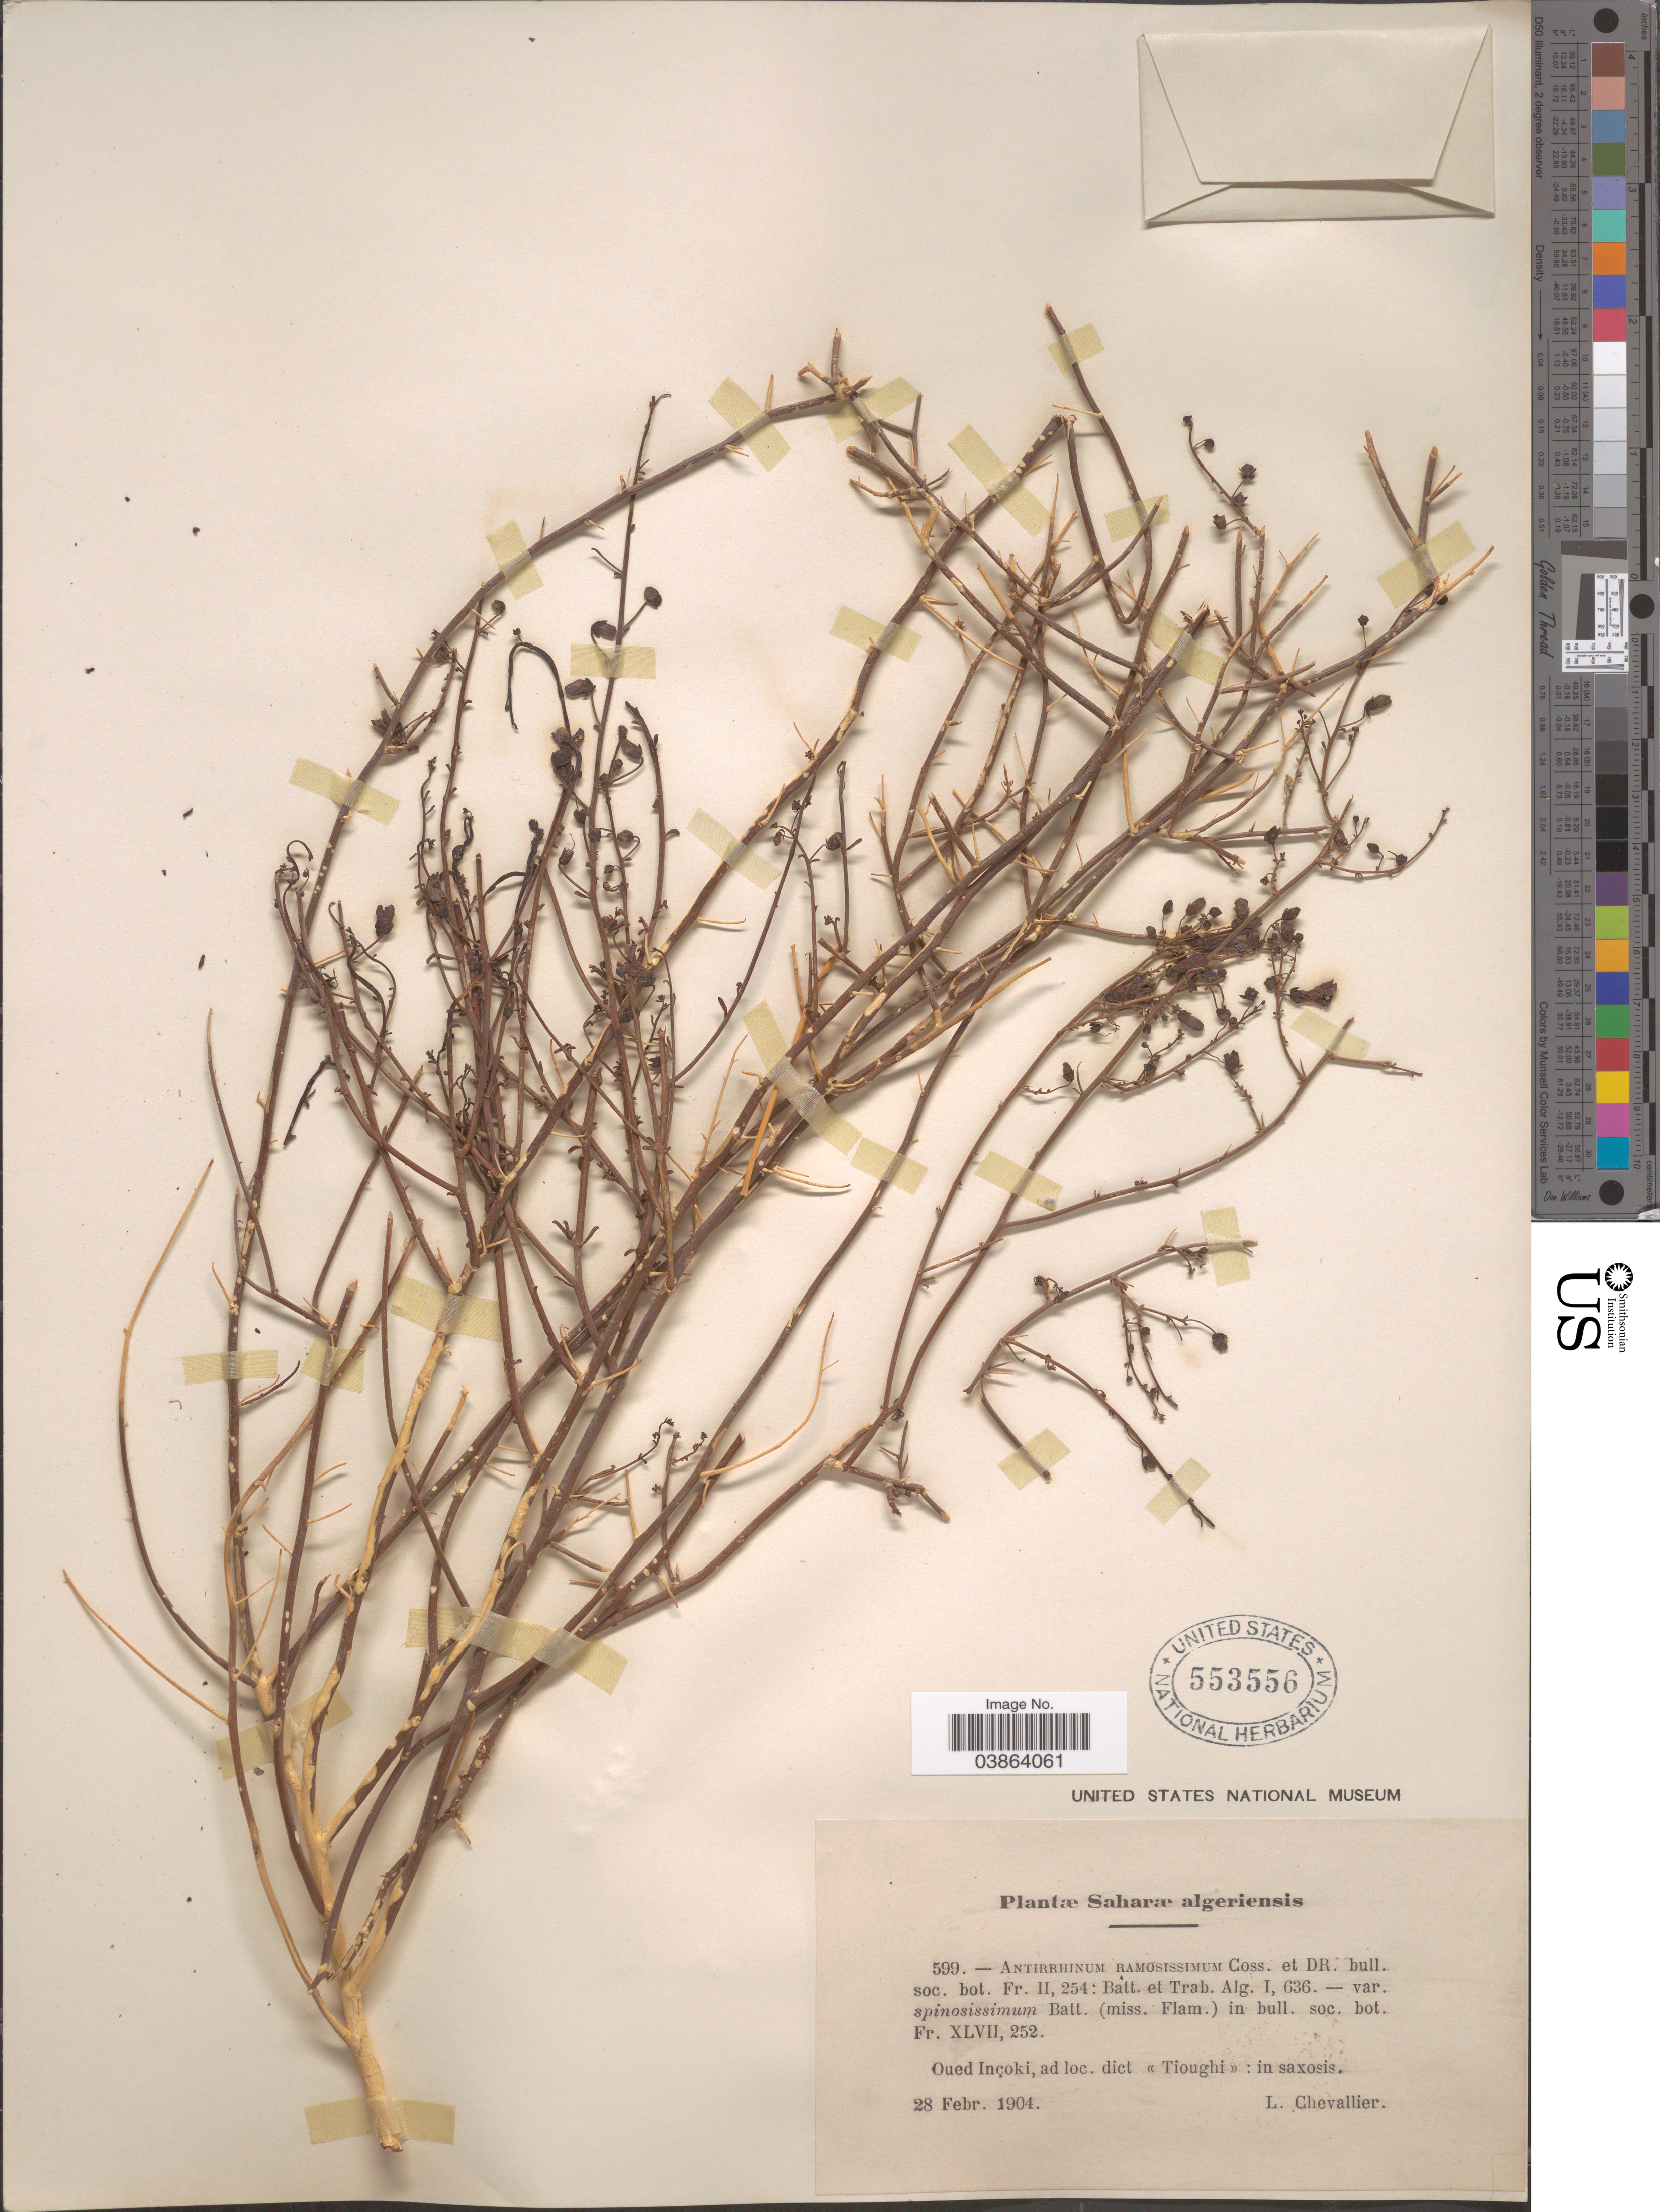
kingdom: Plantae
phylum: Tracheophyta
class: Magnoliopsida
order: Lamiales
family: Plantaginaceae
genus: Antirrhinum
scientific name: Antirrhinum ramosissimum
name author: Coss. & Durieu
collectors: L. Chevallier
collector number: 599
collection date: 1904-02-28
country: Algeria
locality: Saharæ algeriensis. Oued Inçoki, ad loc. dict Tioughi.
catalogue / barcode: US 553556